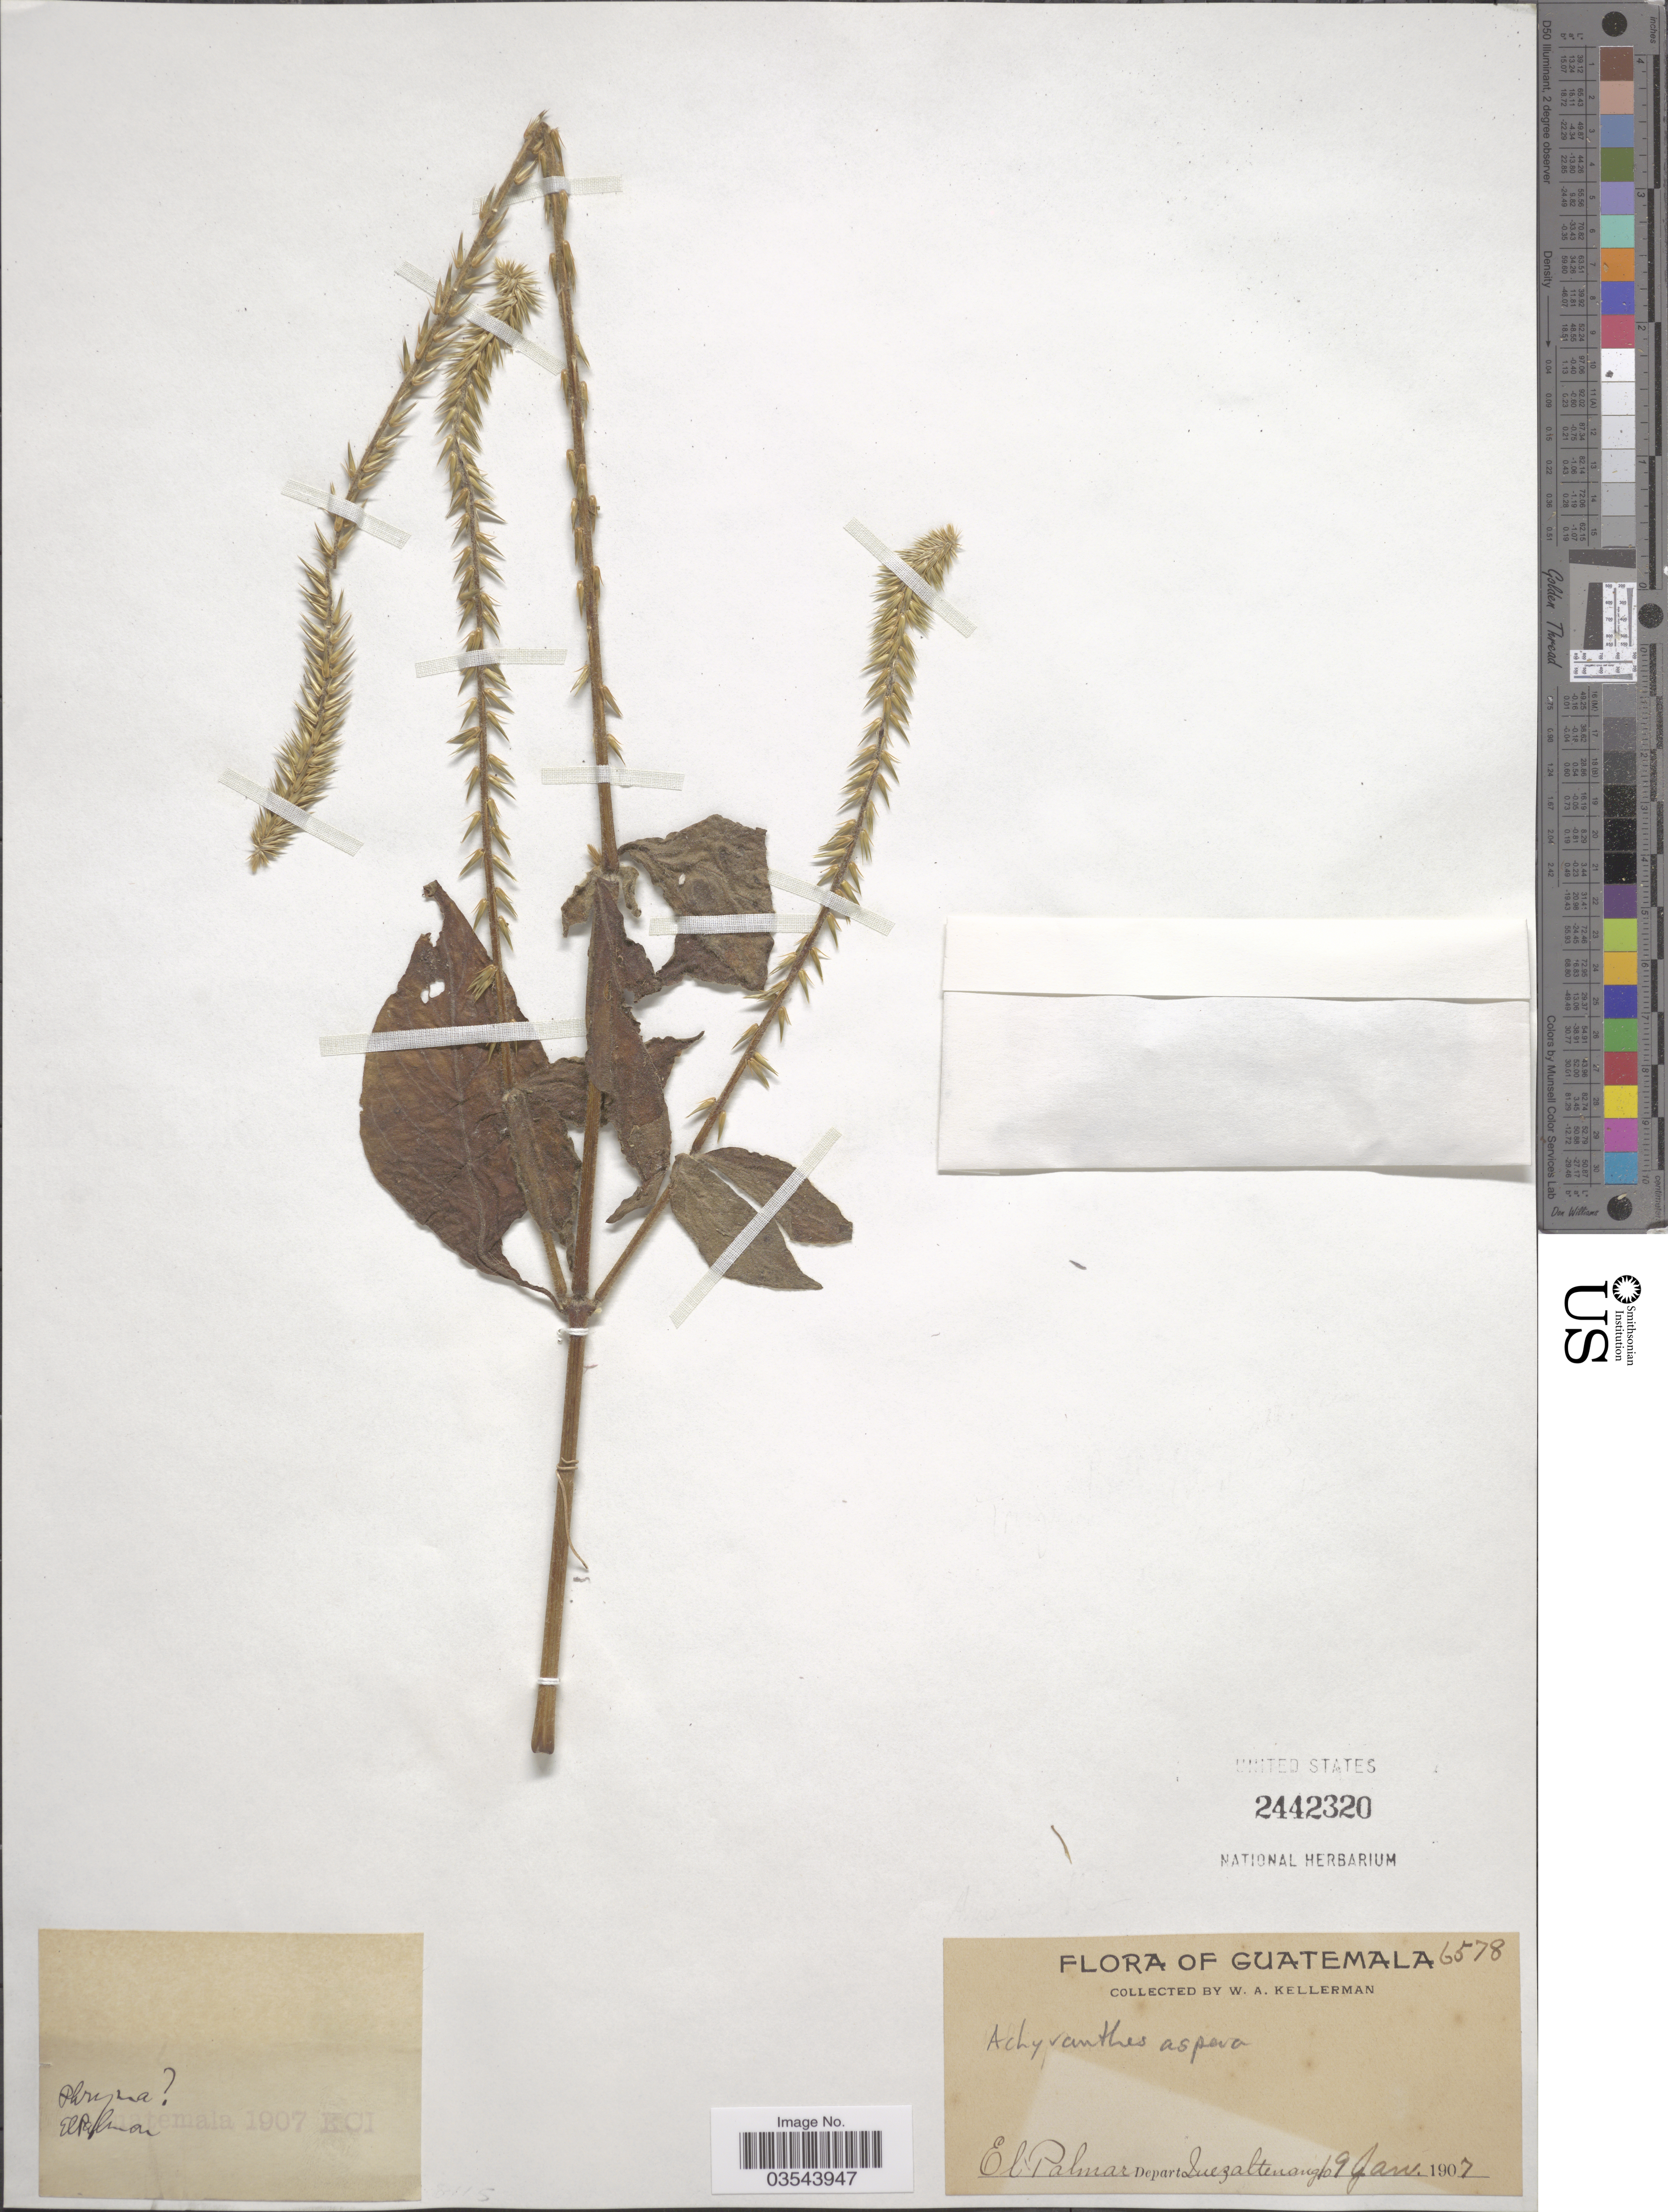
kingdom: Plantae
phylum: Tracheophyta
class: Magnoliopsida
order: Caryophyllales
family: Amaranthaceae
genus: Achyranthes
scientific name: Achyranthes aspera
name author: L.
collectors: W. Kellerman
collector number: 6578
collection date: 1907-01-19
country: Guatemala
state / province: Quetzaltenango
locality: El Palmar, Depart Quezaltenango.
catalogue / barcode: US 2442320